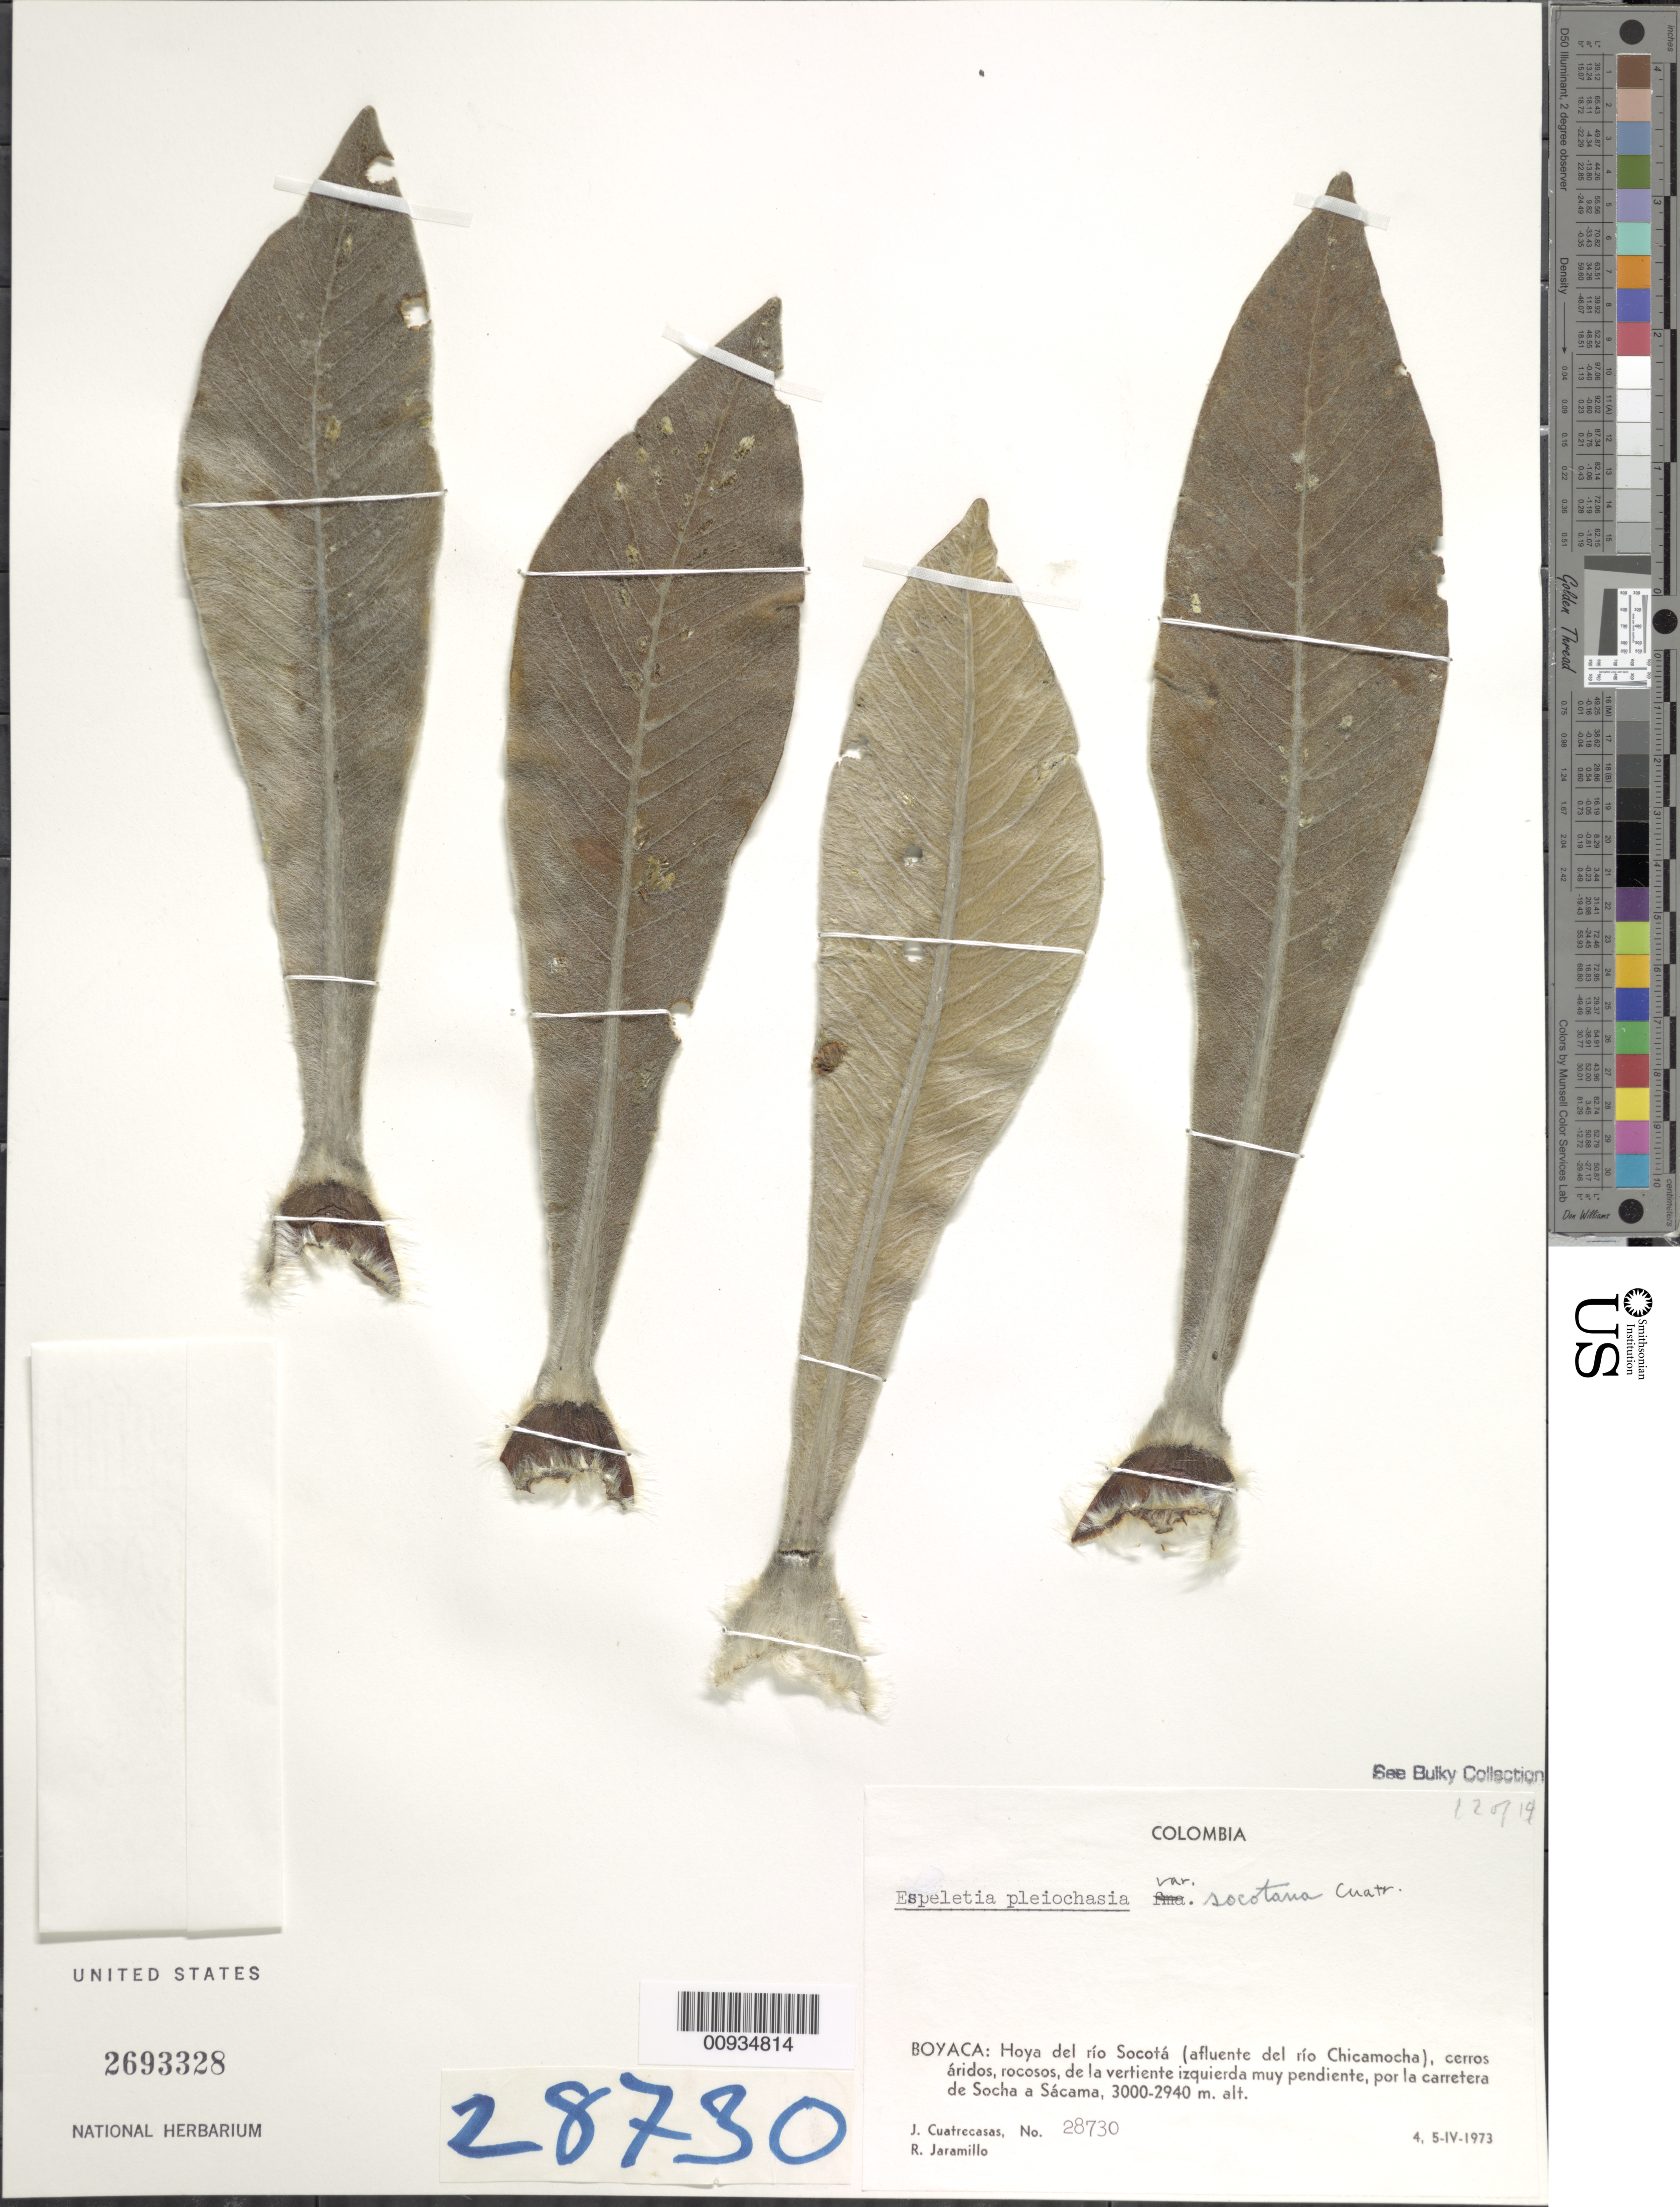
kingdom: Plantae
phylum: Tracheophyta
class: Magnoliopsida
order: Asterales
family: Asteraceae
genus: Espeletiopsis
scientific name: Espeletiopsis pleichasia var. socotana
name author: Cuatrec.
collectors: J. Cuatrecasas & R. Jaramillo M.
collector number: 28730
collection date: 1973-04-04/1973-04-05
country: Colombia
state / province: Boyacá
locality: Hoya del rio Socota (afluente del rio Chicamocha), por la carretera de Socha a Sacama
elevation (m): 2940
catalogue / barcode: US 2693328